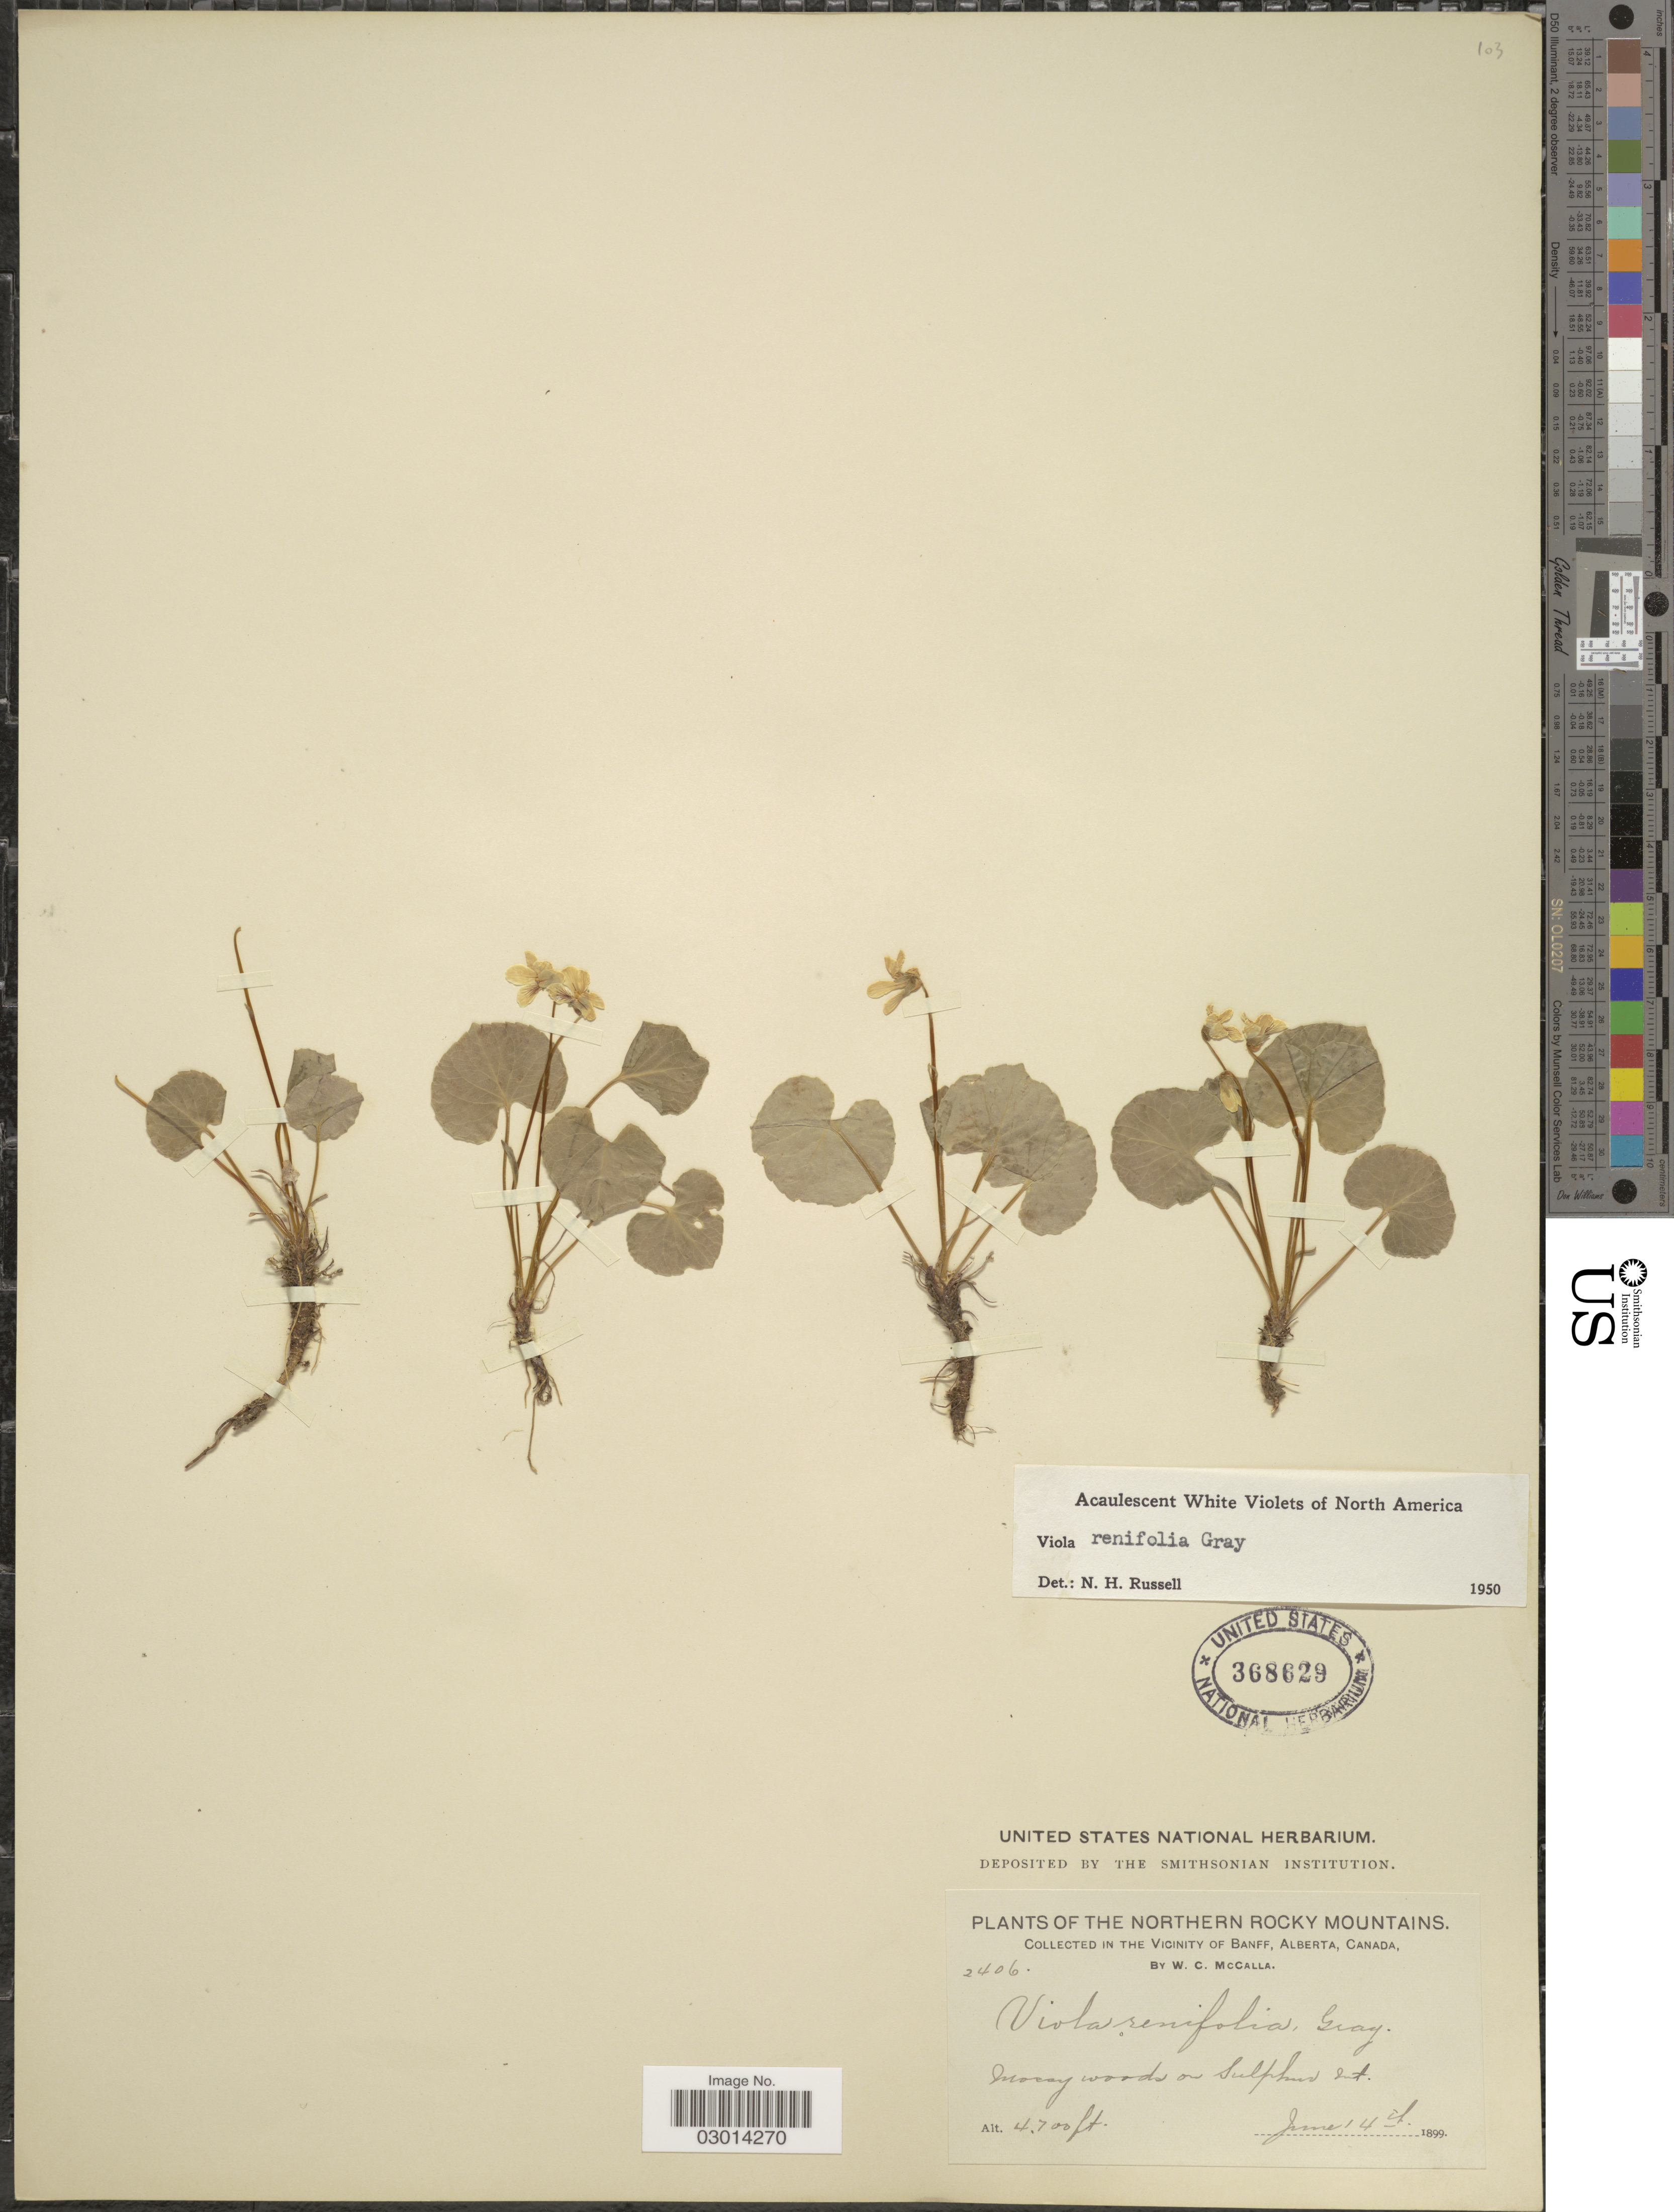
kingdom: Plantae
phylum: Tracheophyta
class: Magnoliopsida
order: Malpighiales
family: Violaceae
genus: Viola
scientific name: Viola renifolia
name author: A. Gray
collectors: W. McCalla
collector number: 2406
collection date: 1899-06-14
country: Canada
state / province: Alberta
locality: Northern Rocky Mountains. Vicinity of Banff. Sulphur Mt.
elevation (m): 1433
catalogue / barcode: US 368629